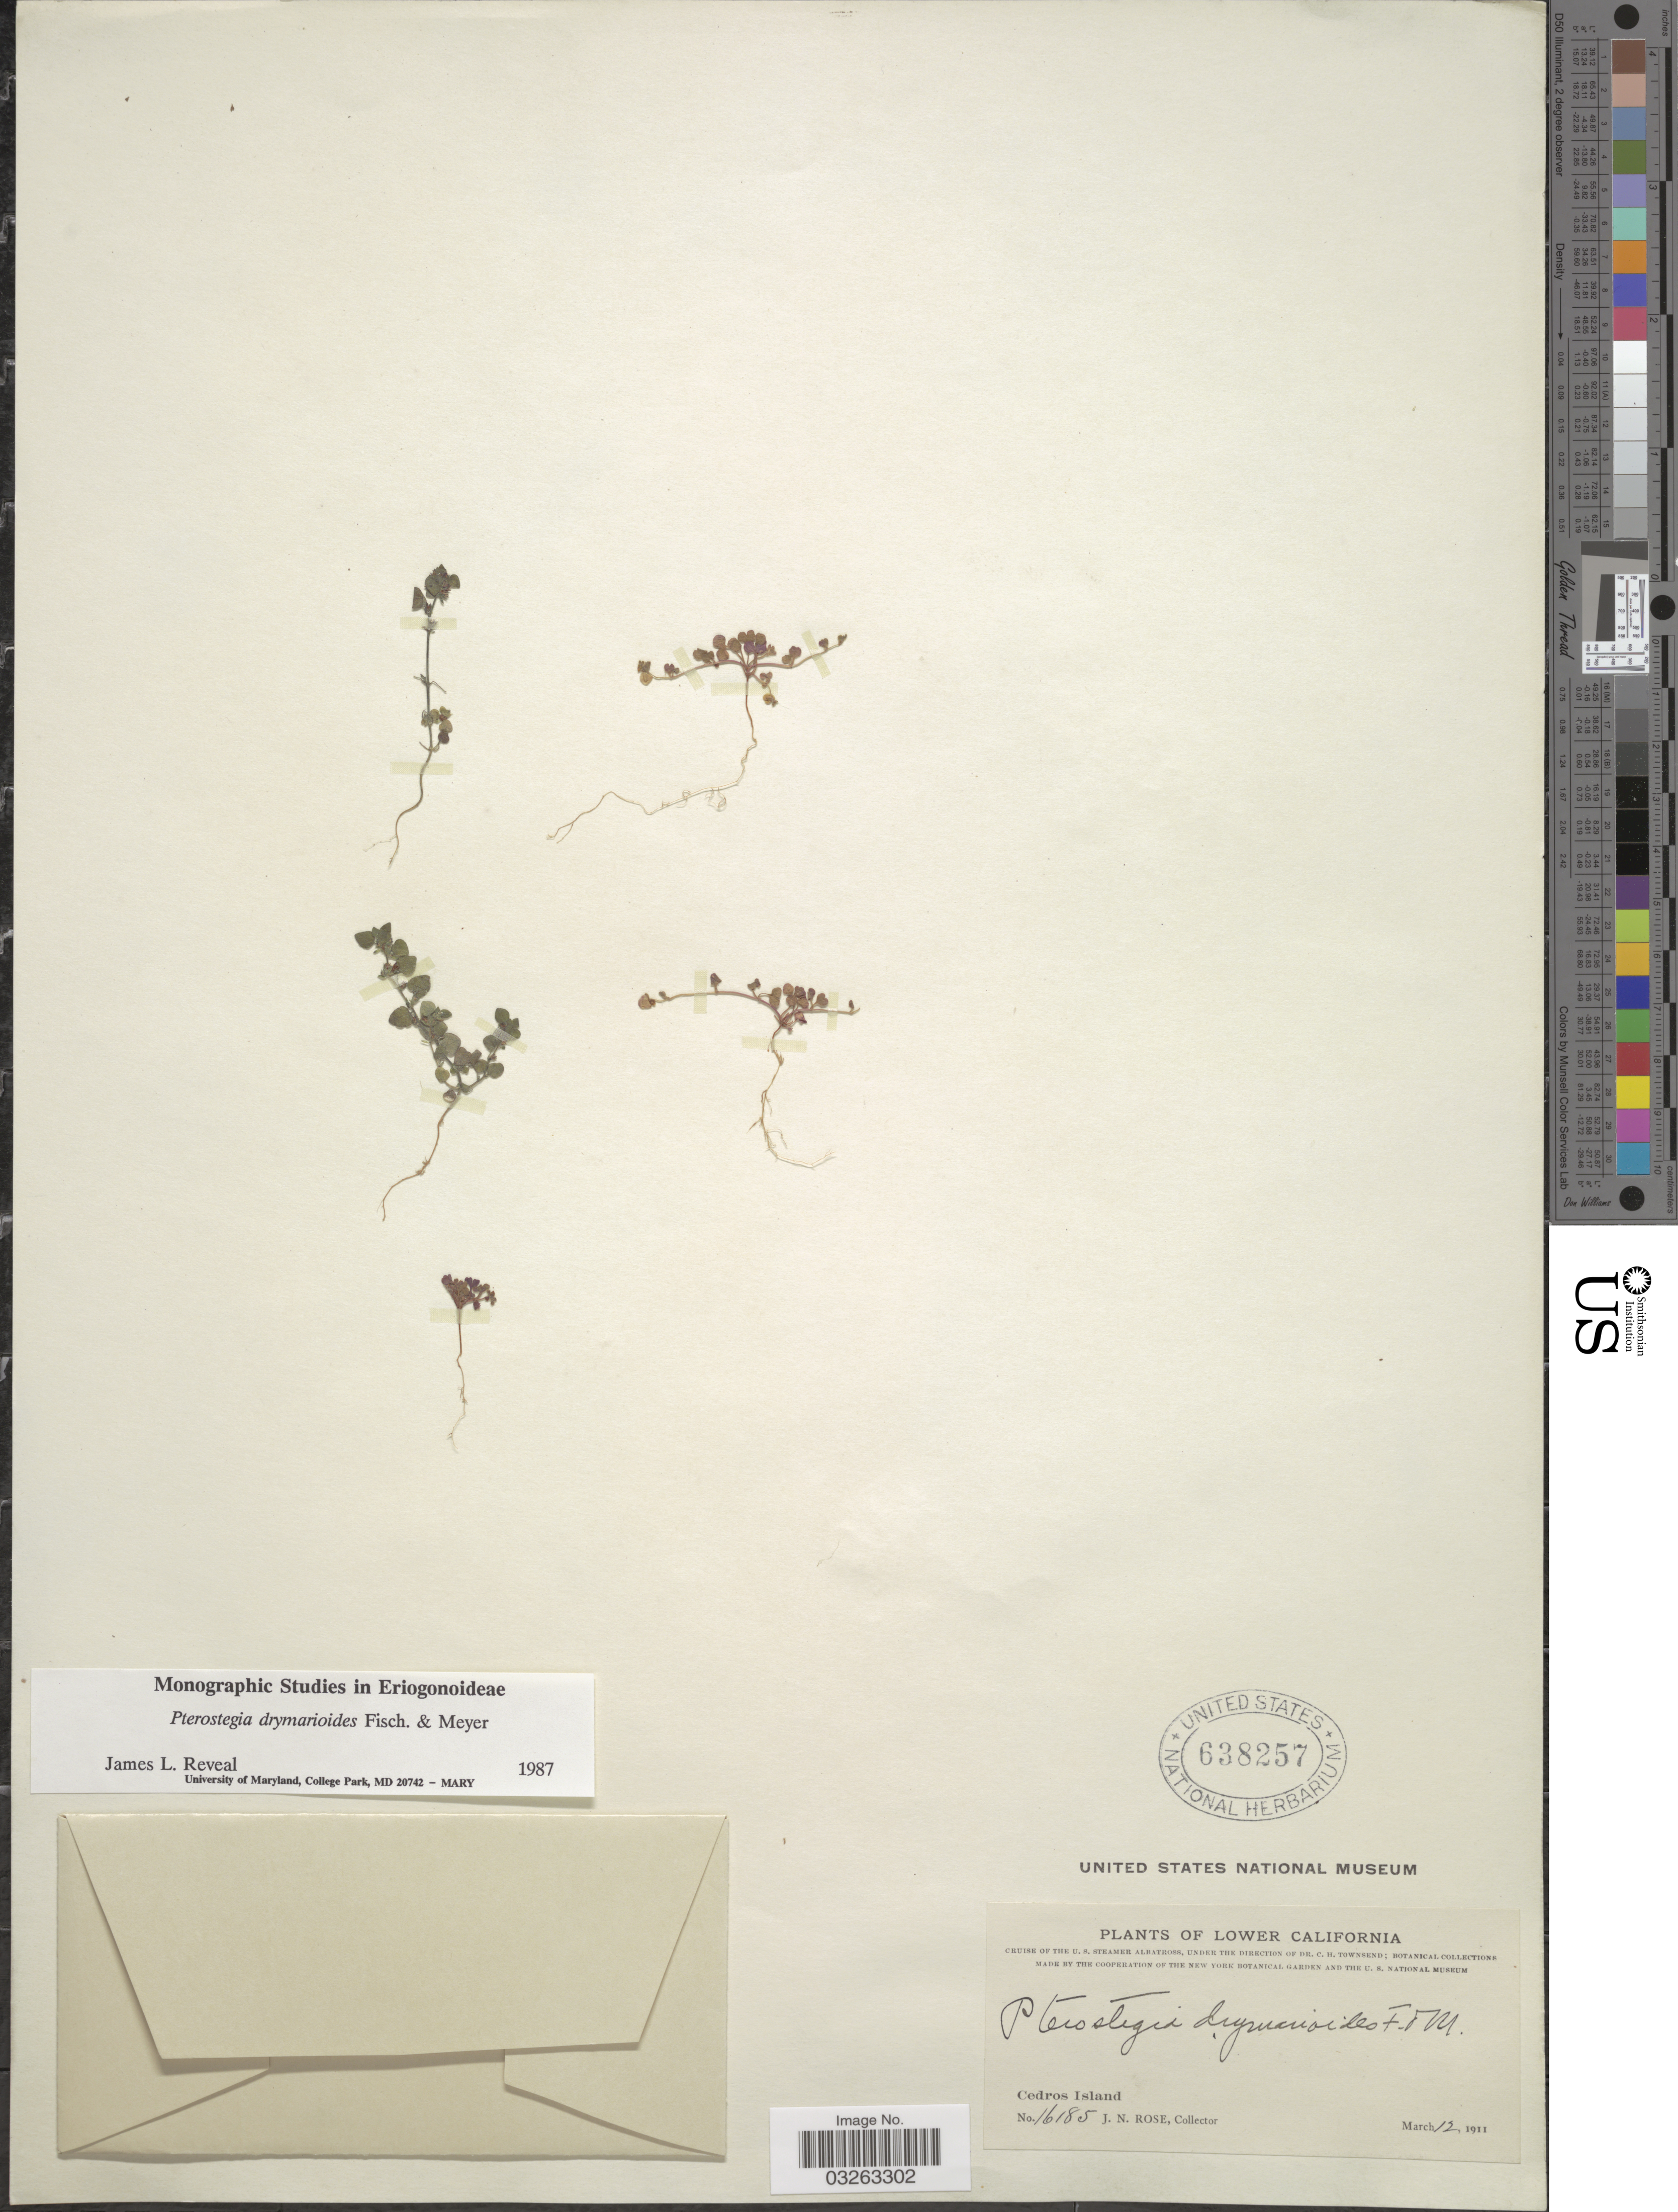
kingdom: Plantae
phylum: Tracheophyta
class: Magnoliopsida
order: Caryophyllales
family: Polygonaceae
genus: Pterostegia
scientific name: Pterostegia drymarioides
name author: Fisch. & C.A. Mey.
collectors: J. N. Rose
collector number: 16185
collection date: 1911-03-12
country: Mexico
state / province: Baja California Norte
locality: Lower California. Cedros Island.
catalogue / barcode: US 638257